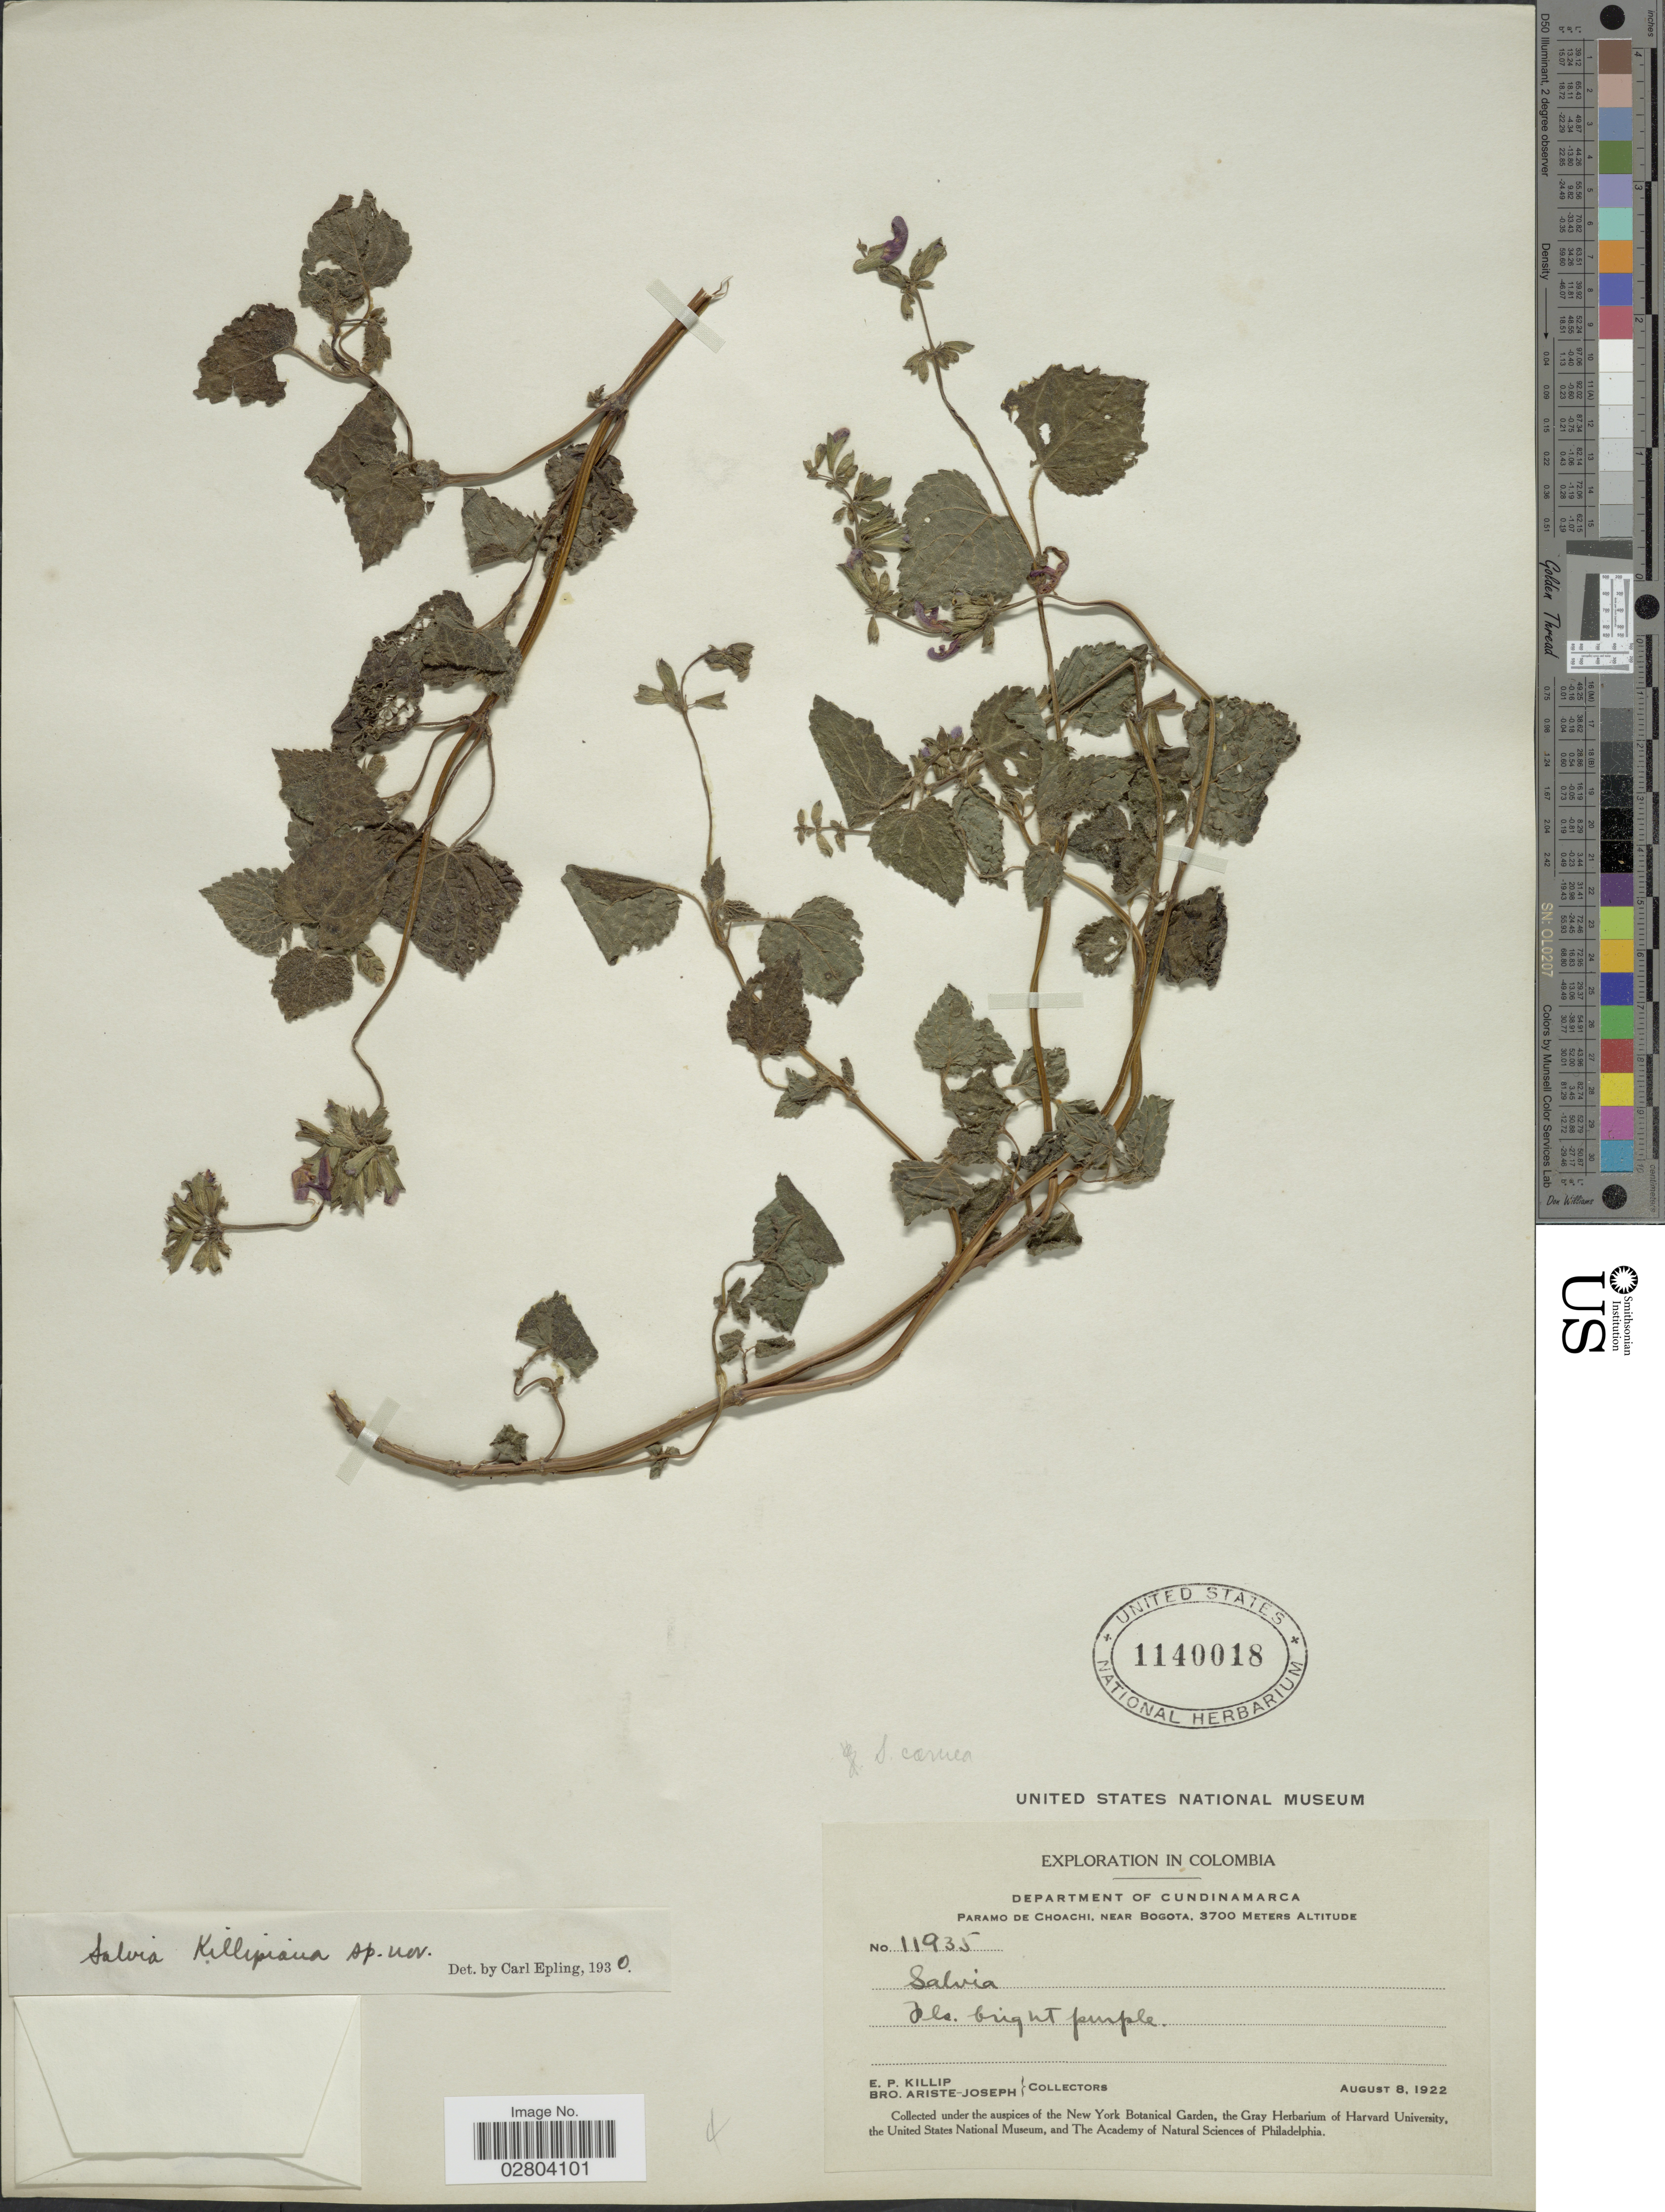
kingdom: Plantae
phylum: Tracheophyta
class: Magnoliopsida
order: Lamiales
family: Lamiaceae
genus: Salvia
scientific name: Salvia carnea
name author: Kunth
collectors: E. P. Killip & Bro. Ariste-Joseph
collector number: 11935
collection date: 1922-08-08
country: Colombia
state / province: Cundinamarca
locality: Department of Cundinamarca. Paramo de Choachi, near Bogota.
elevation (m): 3700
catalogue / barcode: US 1140018